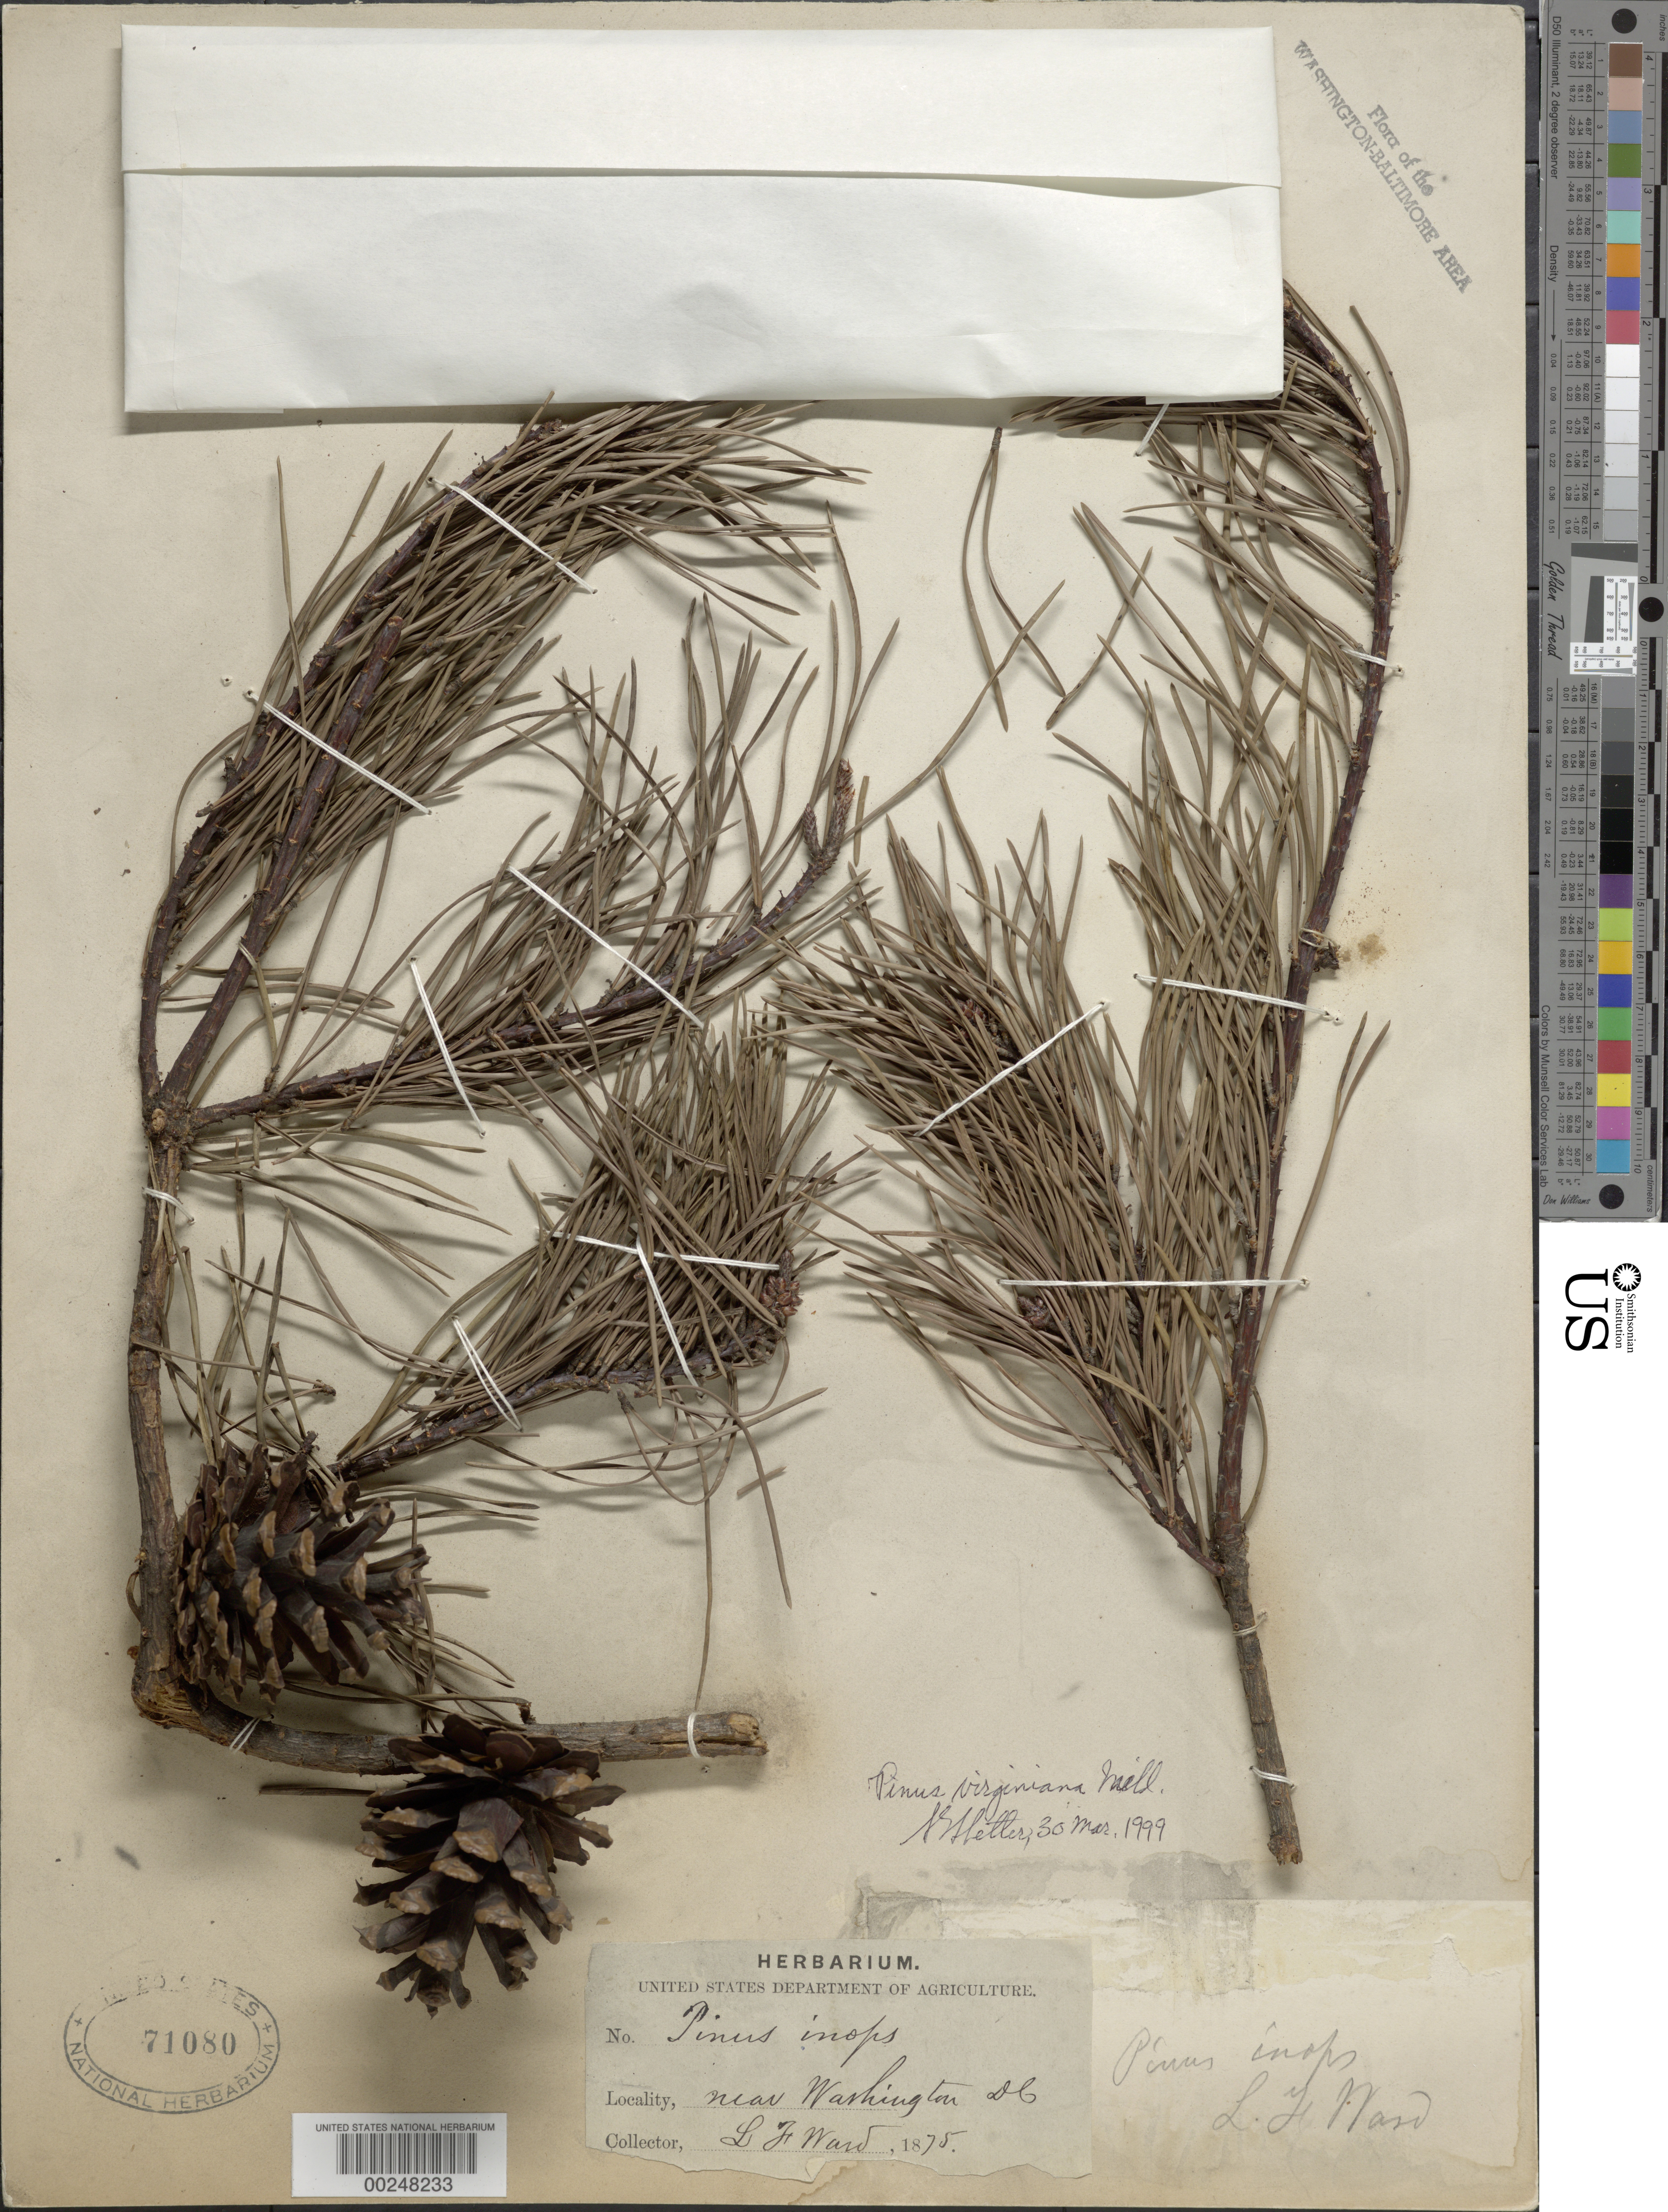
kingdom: Plantae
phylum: Tracheophyta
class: Pinopsida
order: Pinales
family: Pinaceae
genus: Pinus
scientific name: Pinus virginiana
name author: Mill.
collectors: L. F. Ward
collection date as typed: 1875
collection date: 1875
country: United States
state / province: District of Columbia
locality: Near Washington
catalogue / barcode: US 71080